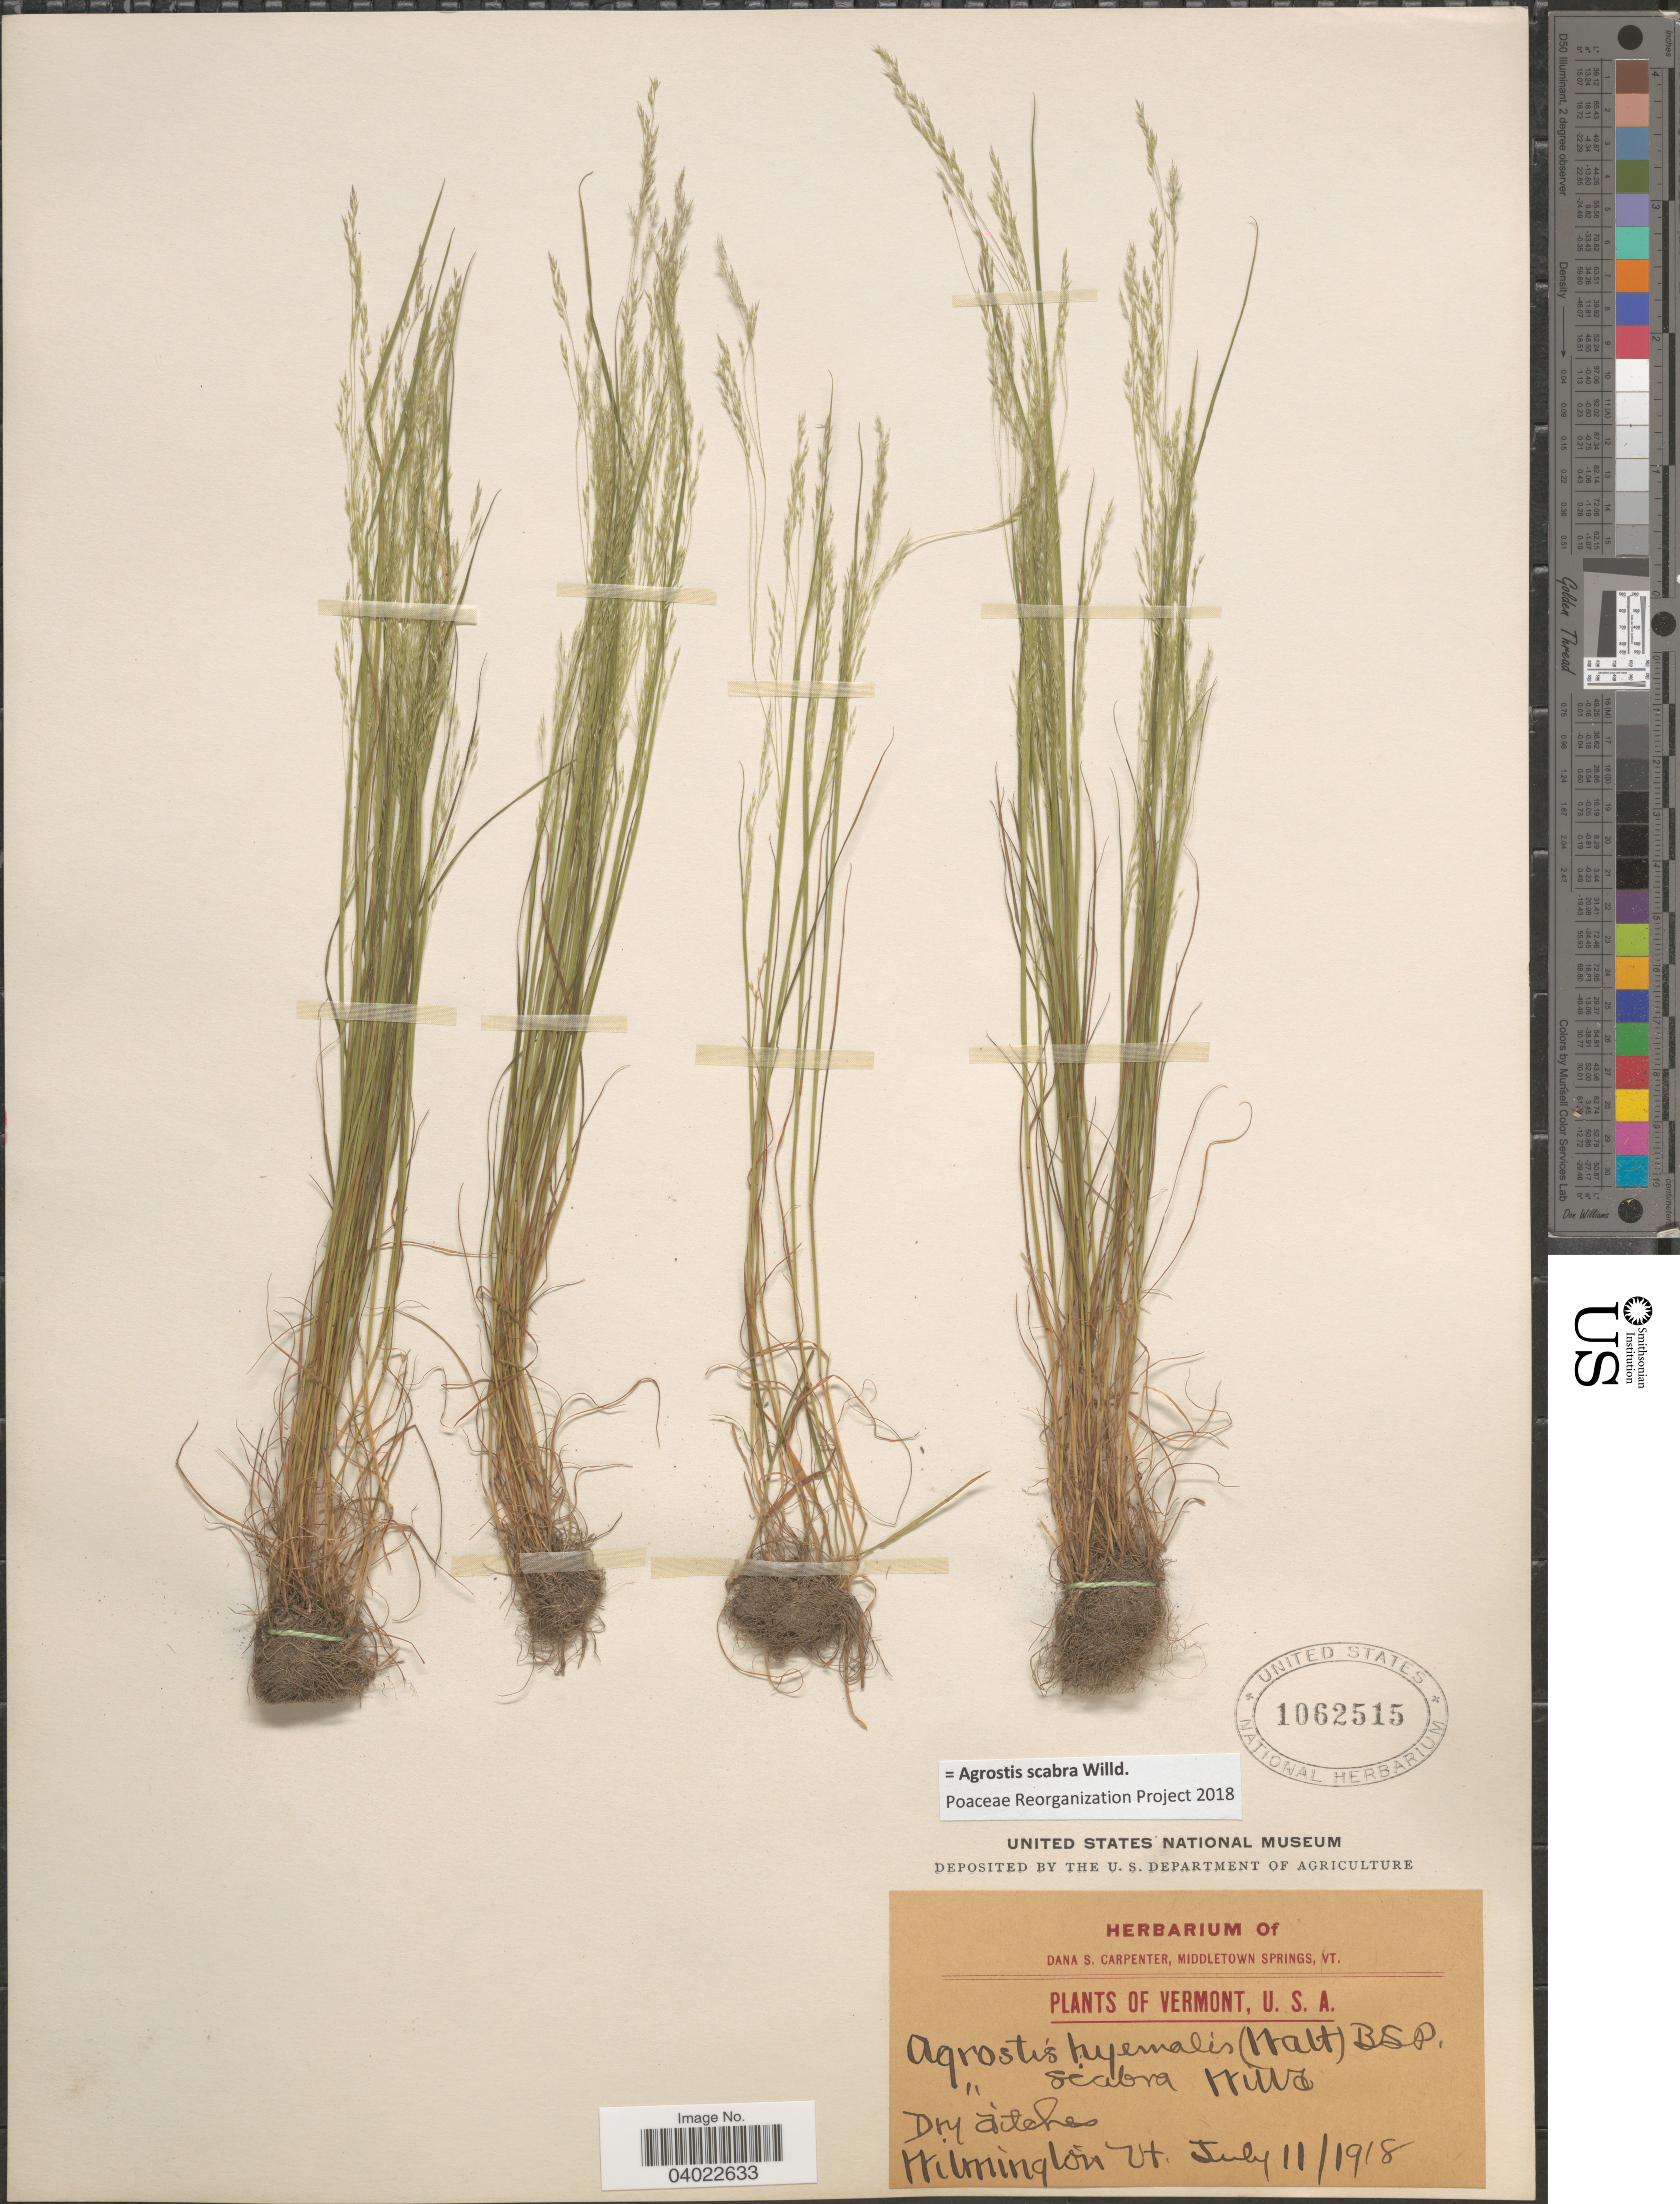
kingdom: Plantae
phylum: Tracheophyta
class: Liliopsida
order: Poales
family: Poaceae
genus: Agrostis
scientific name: Agrostis scabra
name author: Willd.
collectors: ex herb. Dana S. Carpenter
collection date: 1918-07-11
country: United States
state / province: Vermont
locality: Wilmington.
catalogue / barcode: US 1062515